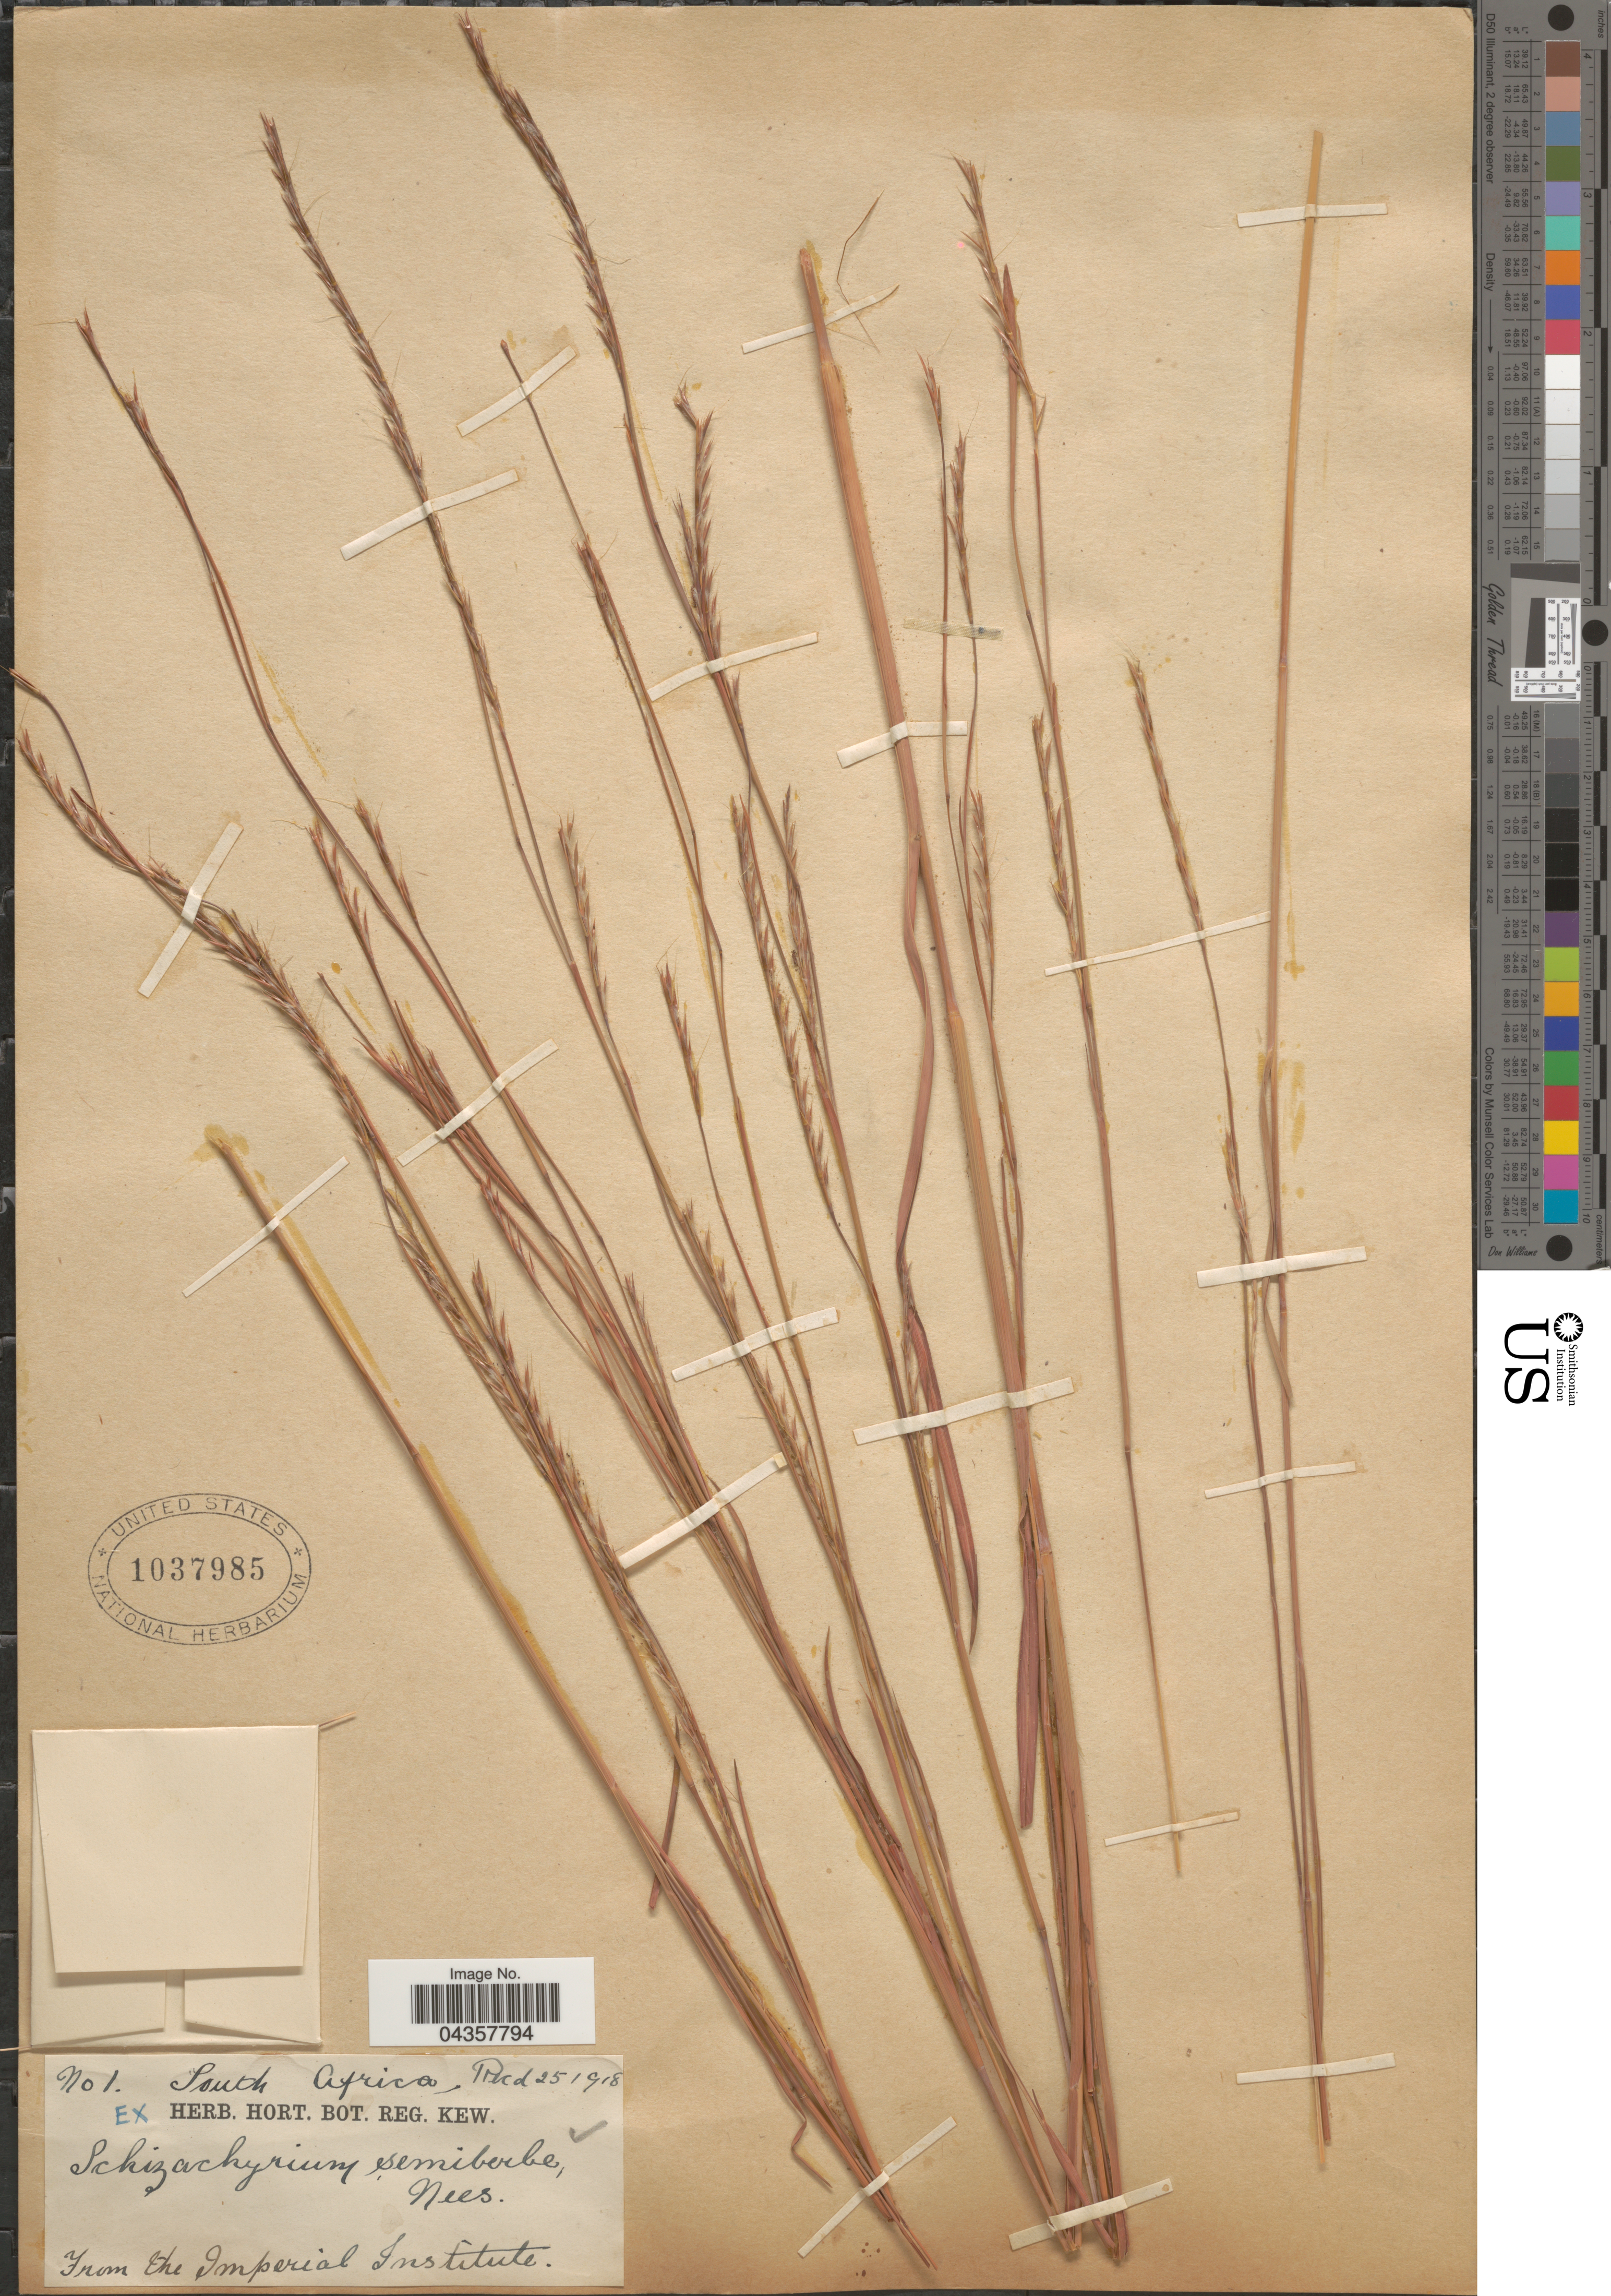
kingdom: Plantae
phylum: Tracheophyta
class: Liliopsida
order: Poales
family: Poaceae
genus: Schizachyrium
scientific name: Schizachyrium sanguineum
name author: (Retz.) Alston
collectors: ex herb. Hort. Reg. Kew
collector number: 1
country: South Africa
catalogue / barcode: US 1037985